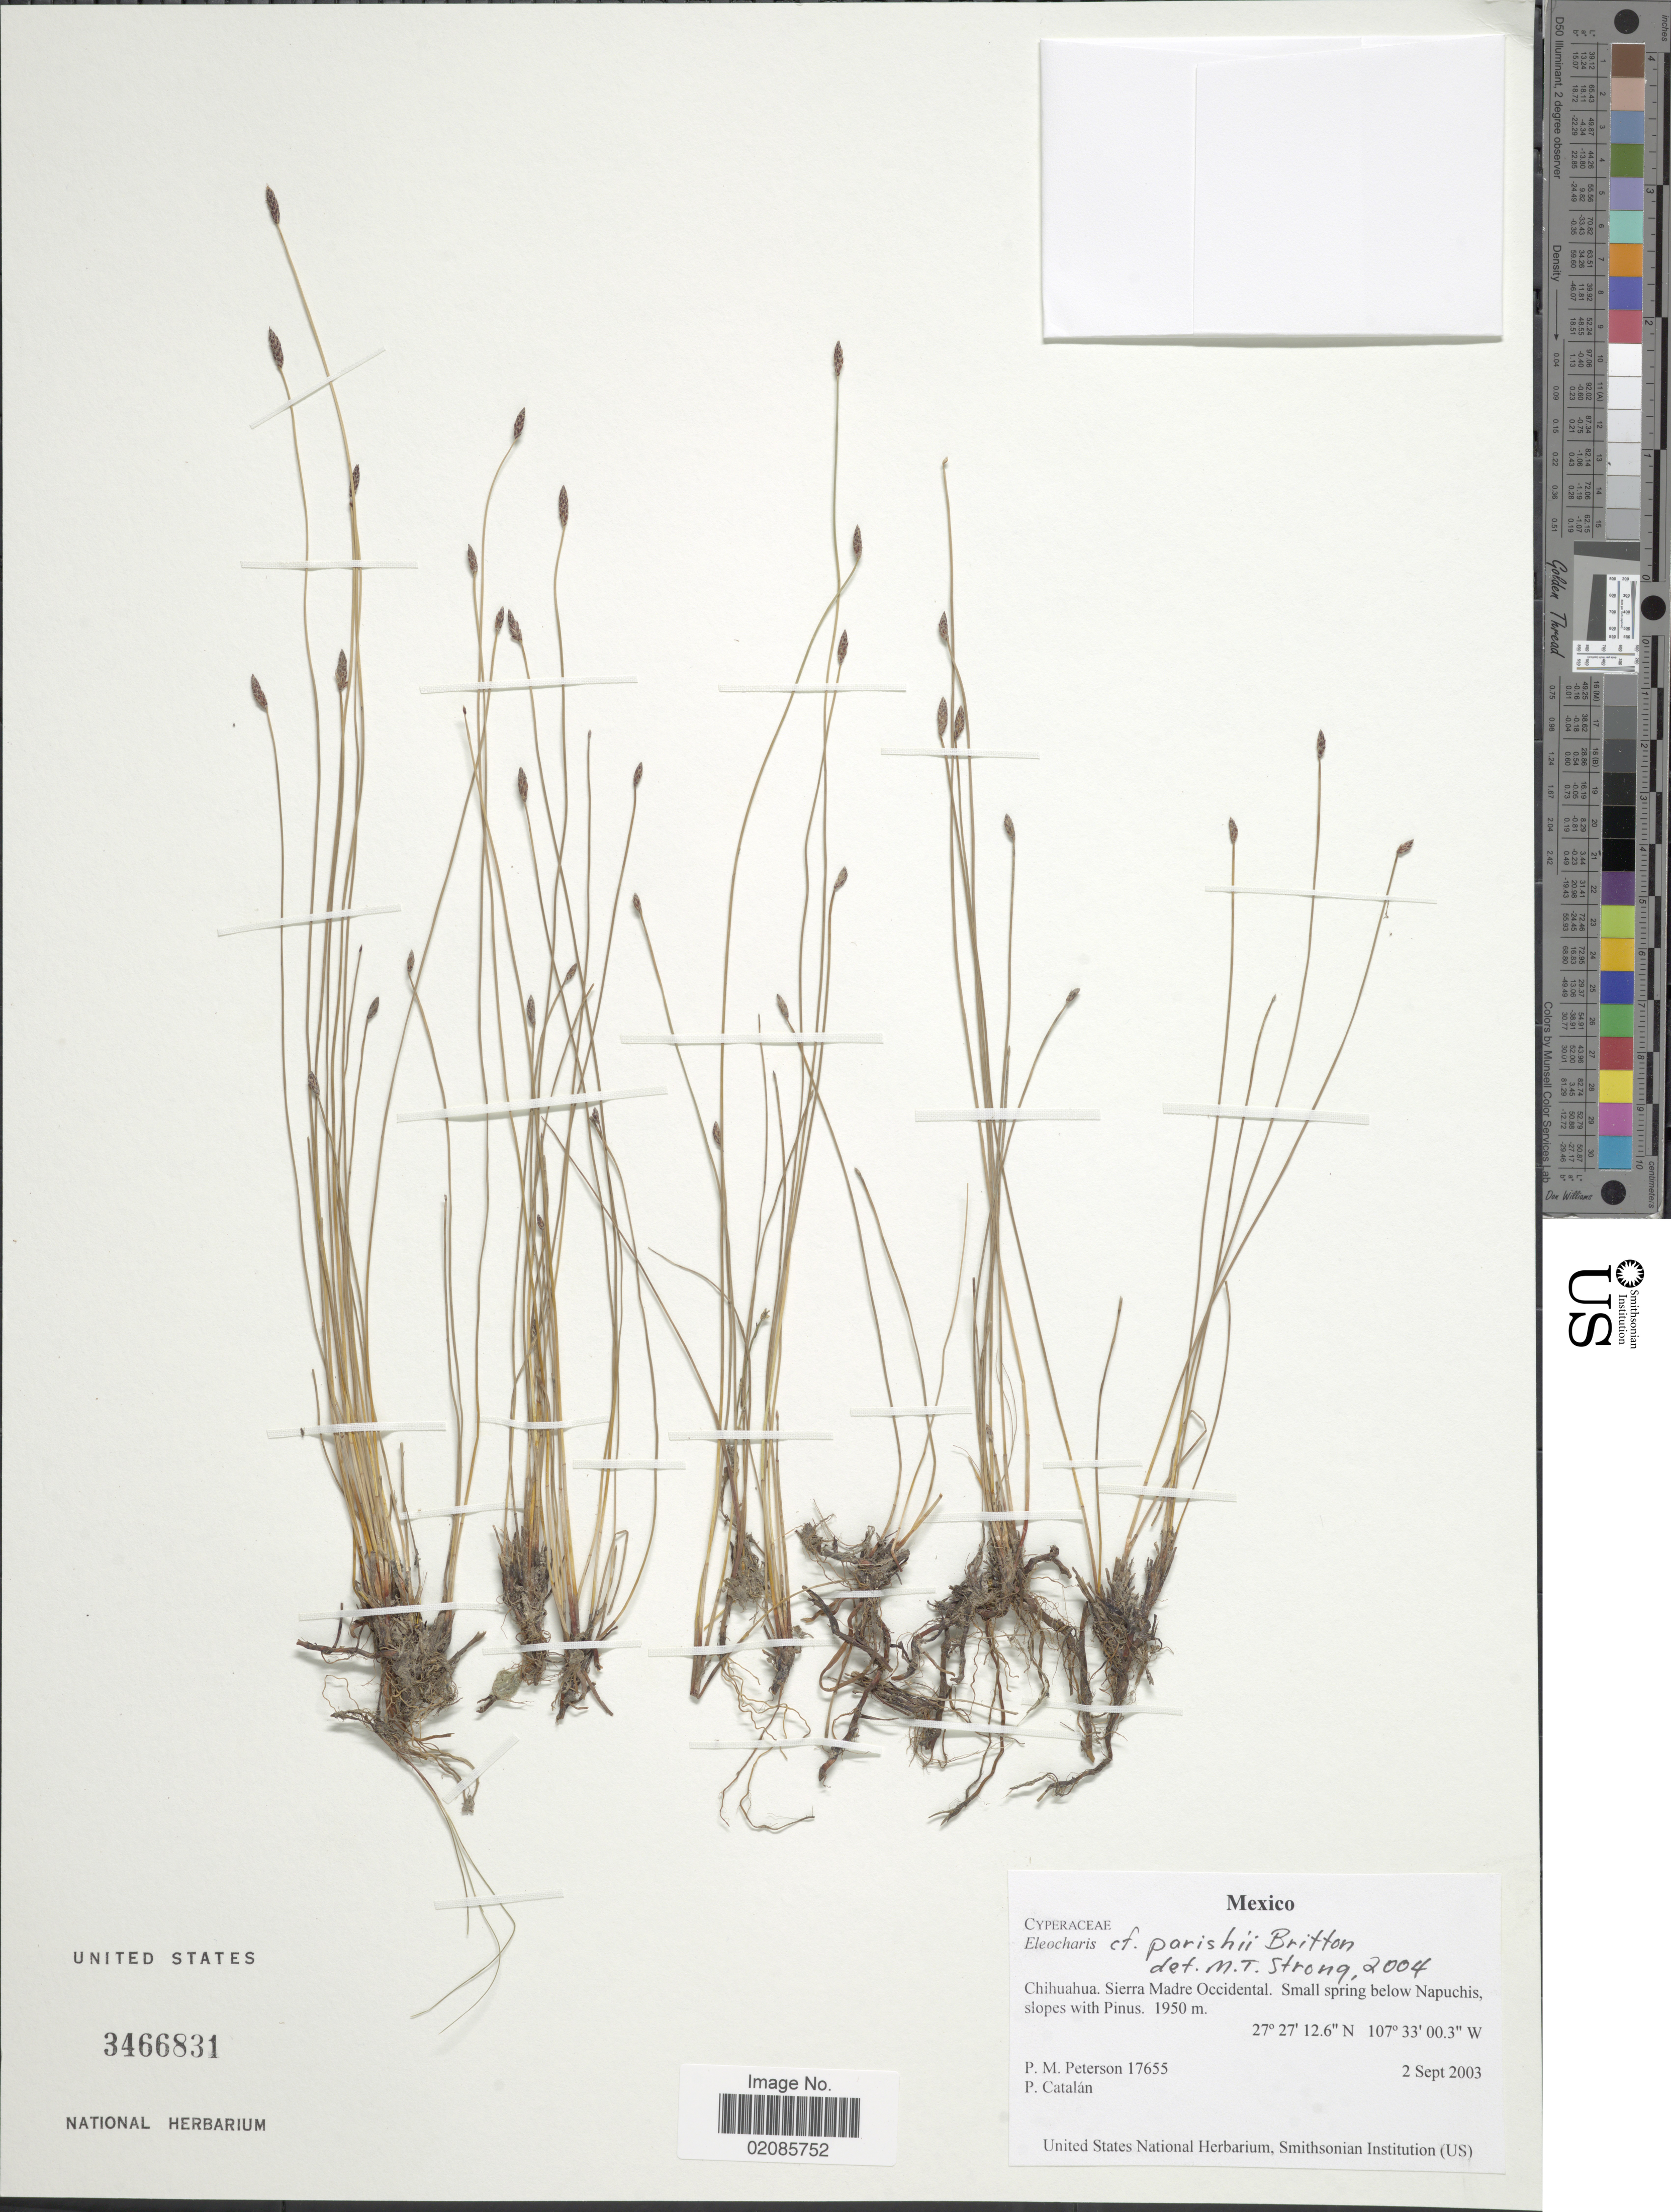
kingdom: Plantae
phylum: Tracheophyta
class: Liliopsida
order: Poales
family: Cyperaceae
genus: Eleocharis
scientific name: Eleocharis parishii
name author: Britton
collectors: P. M. Peterson & P. Catalán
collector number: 17655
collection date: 2003-09-02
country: Mexico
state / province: Chihuahua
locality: Sierra Madre Occidental, Small spring below Napuchis, slopes.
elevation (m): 1950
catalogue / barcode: US 3466831